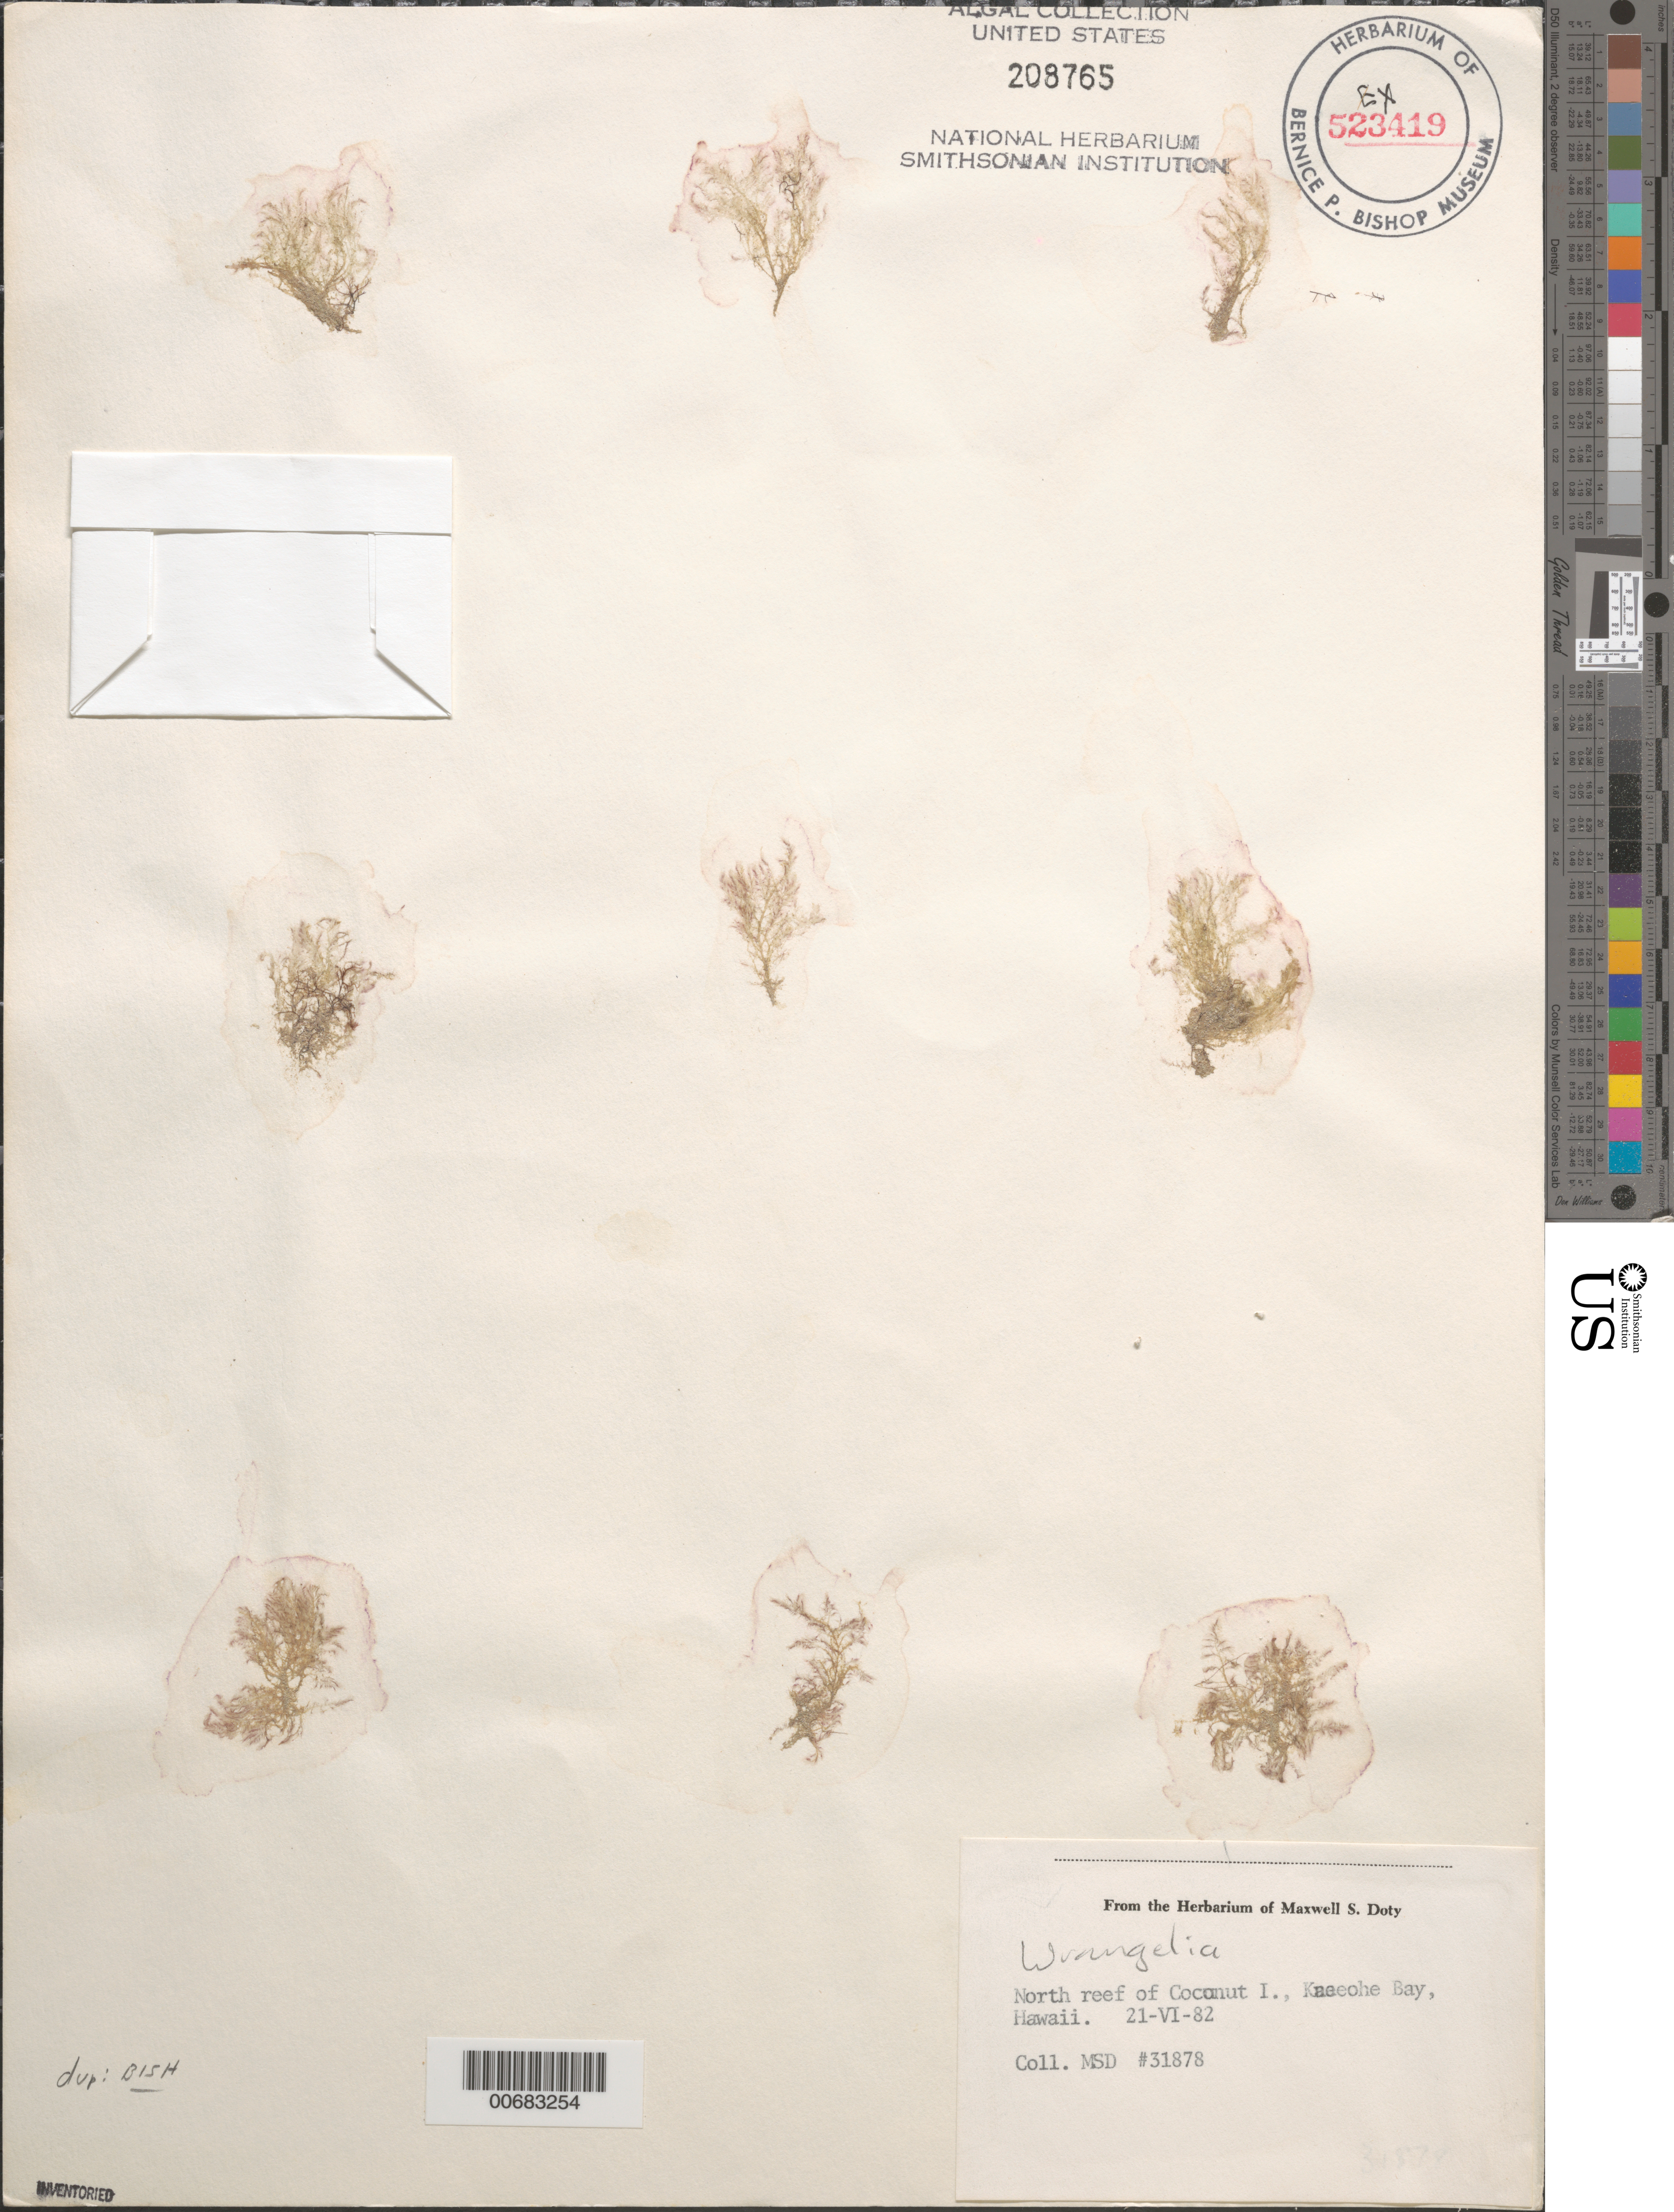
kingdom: Plantae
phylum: Rhodophyta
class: Florideophyceae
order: Ceramiales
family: Wrangeliaceae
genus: Wrangelia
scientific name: Wrangelia sp.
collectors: M. S. Doty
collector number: MSD 31878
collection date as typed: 21 Jun 1982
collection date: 1982-06-21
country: United States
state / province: Hawaii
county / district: Honolulu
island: Oahu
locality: Coconut Island North Reef, Kaneohe Bay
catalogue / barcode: US 208765